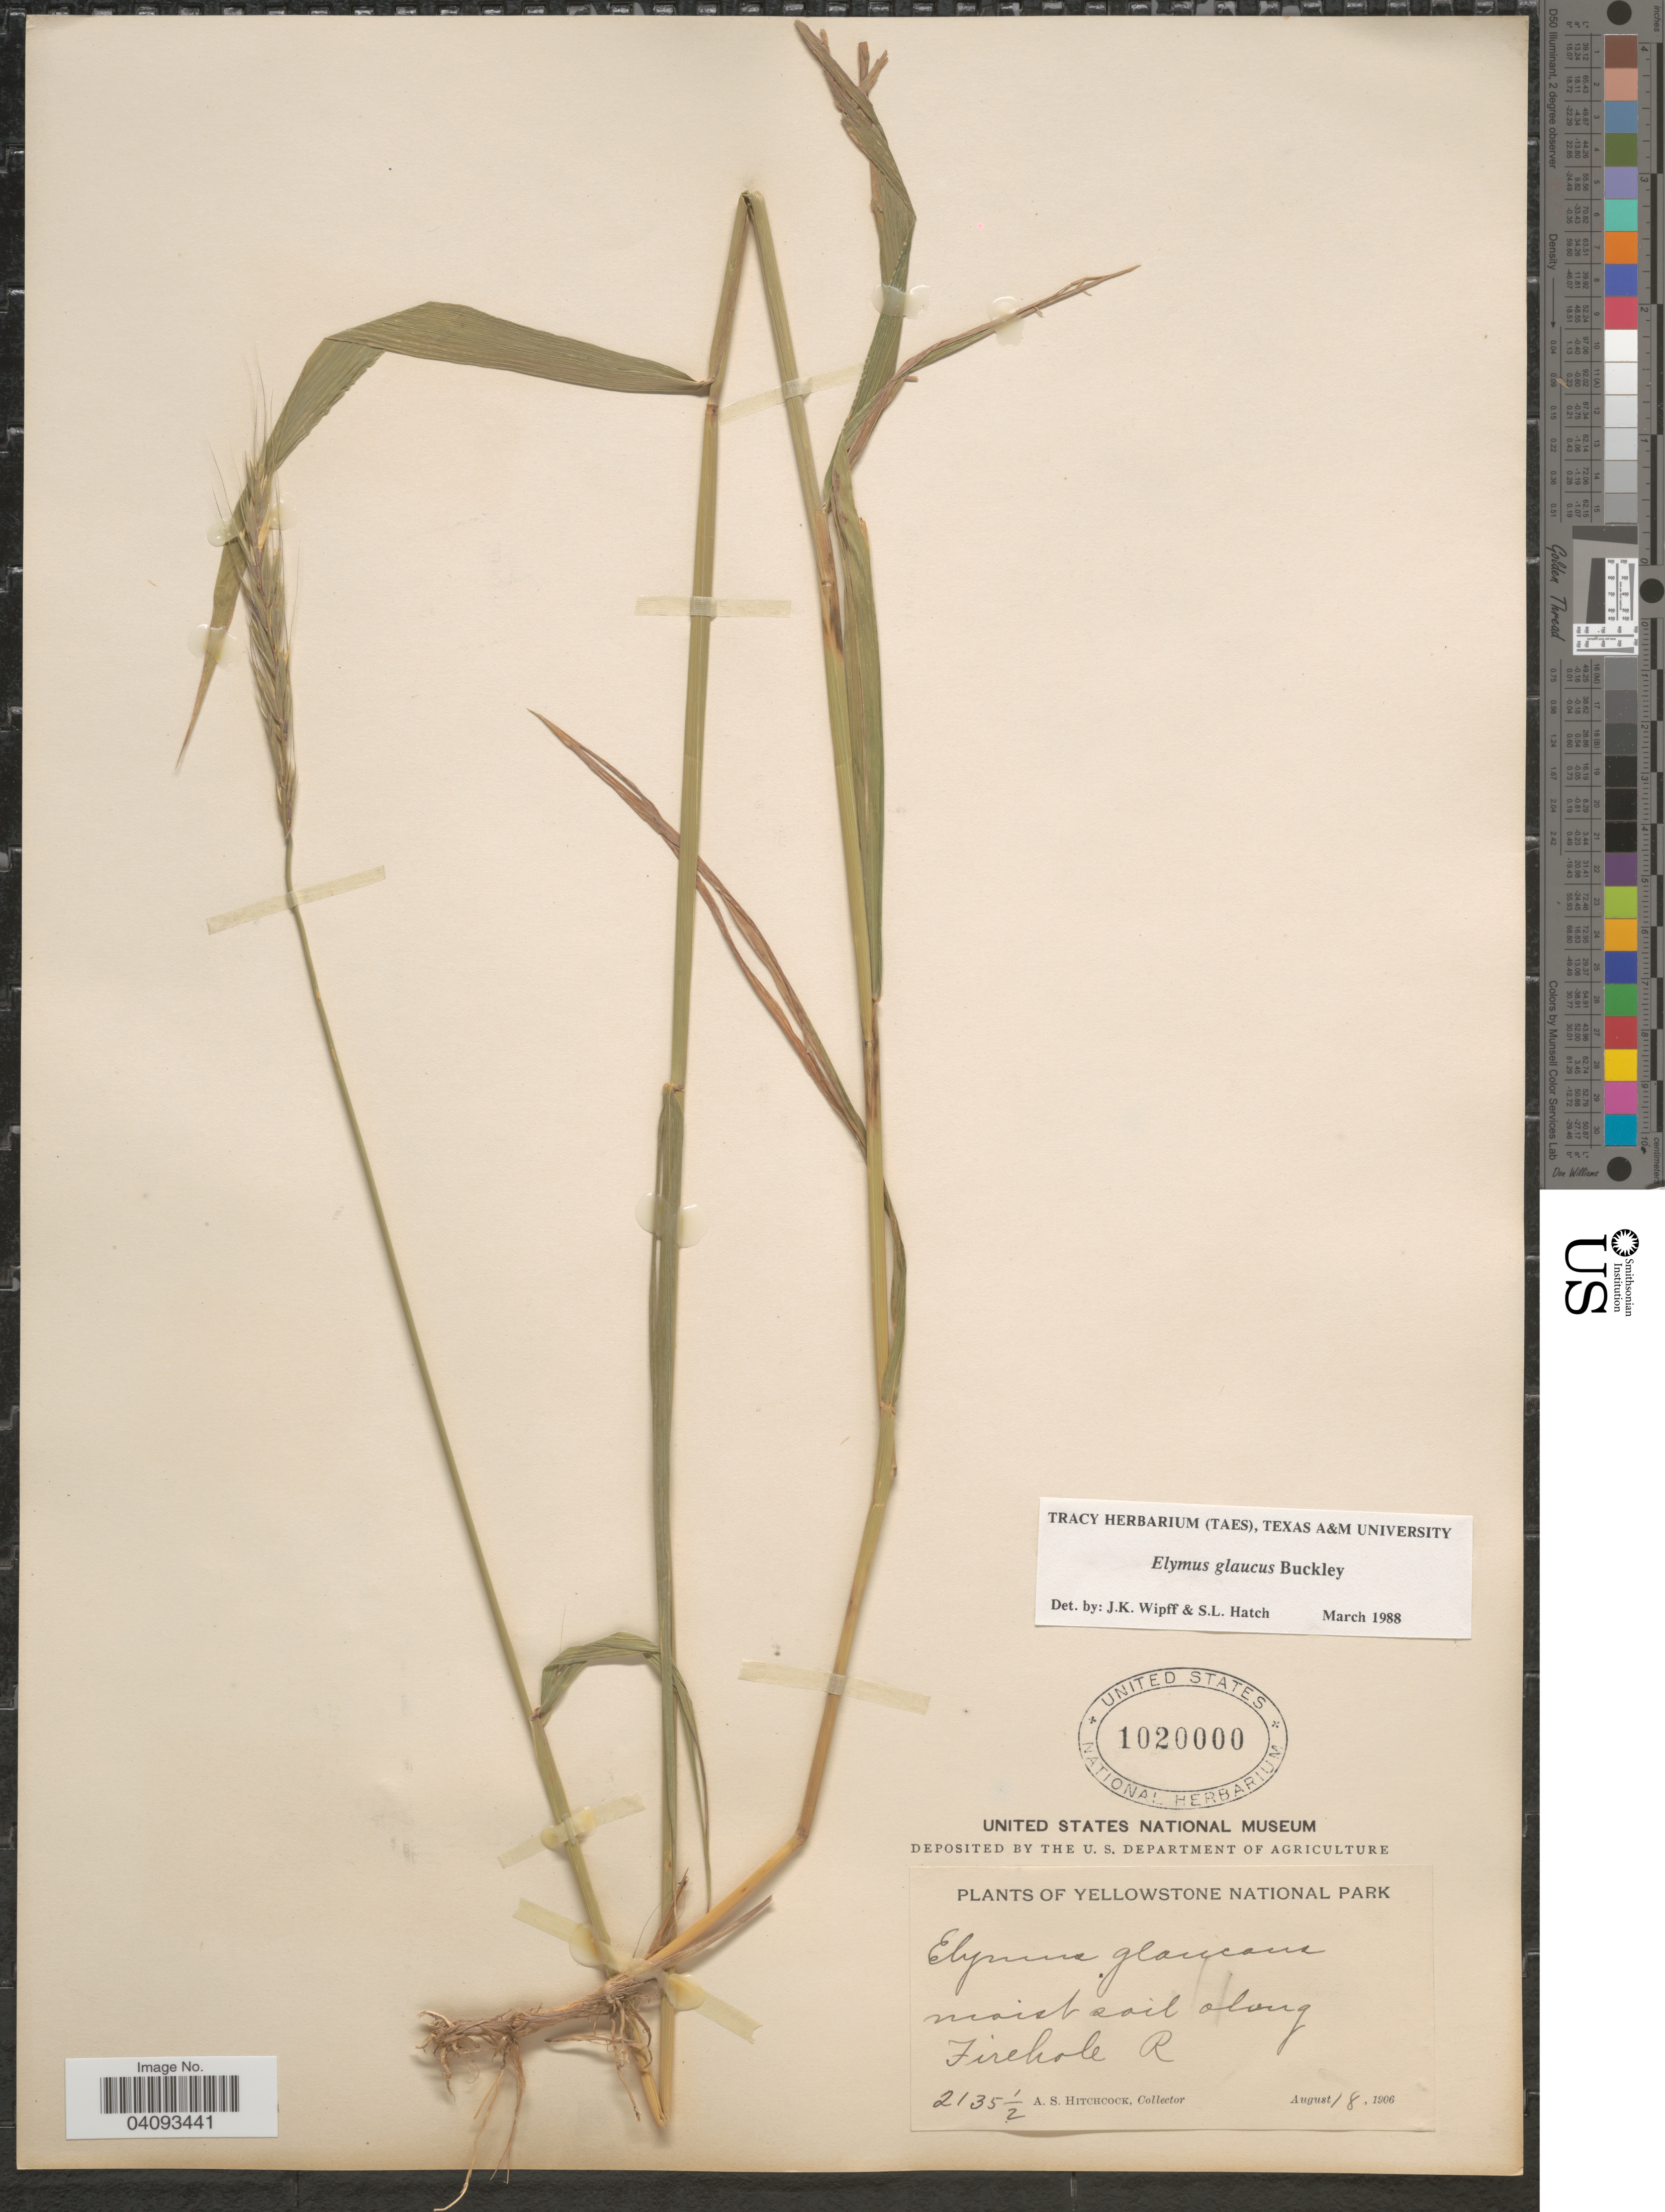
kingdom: Plantae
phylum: Tracheophyta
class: Liliopsida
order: Poales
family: Poaceae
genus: Elymus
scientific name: Elymus glaucus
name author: Buckley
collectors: A. S. Hitchcock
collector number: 2135 1/2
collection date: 1906-08-18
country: United States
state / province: Wyoming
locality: Yellowstone National Park. Moist soil along Firehole R.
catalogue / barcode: US 1020000